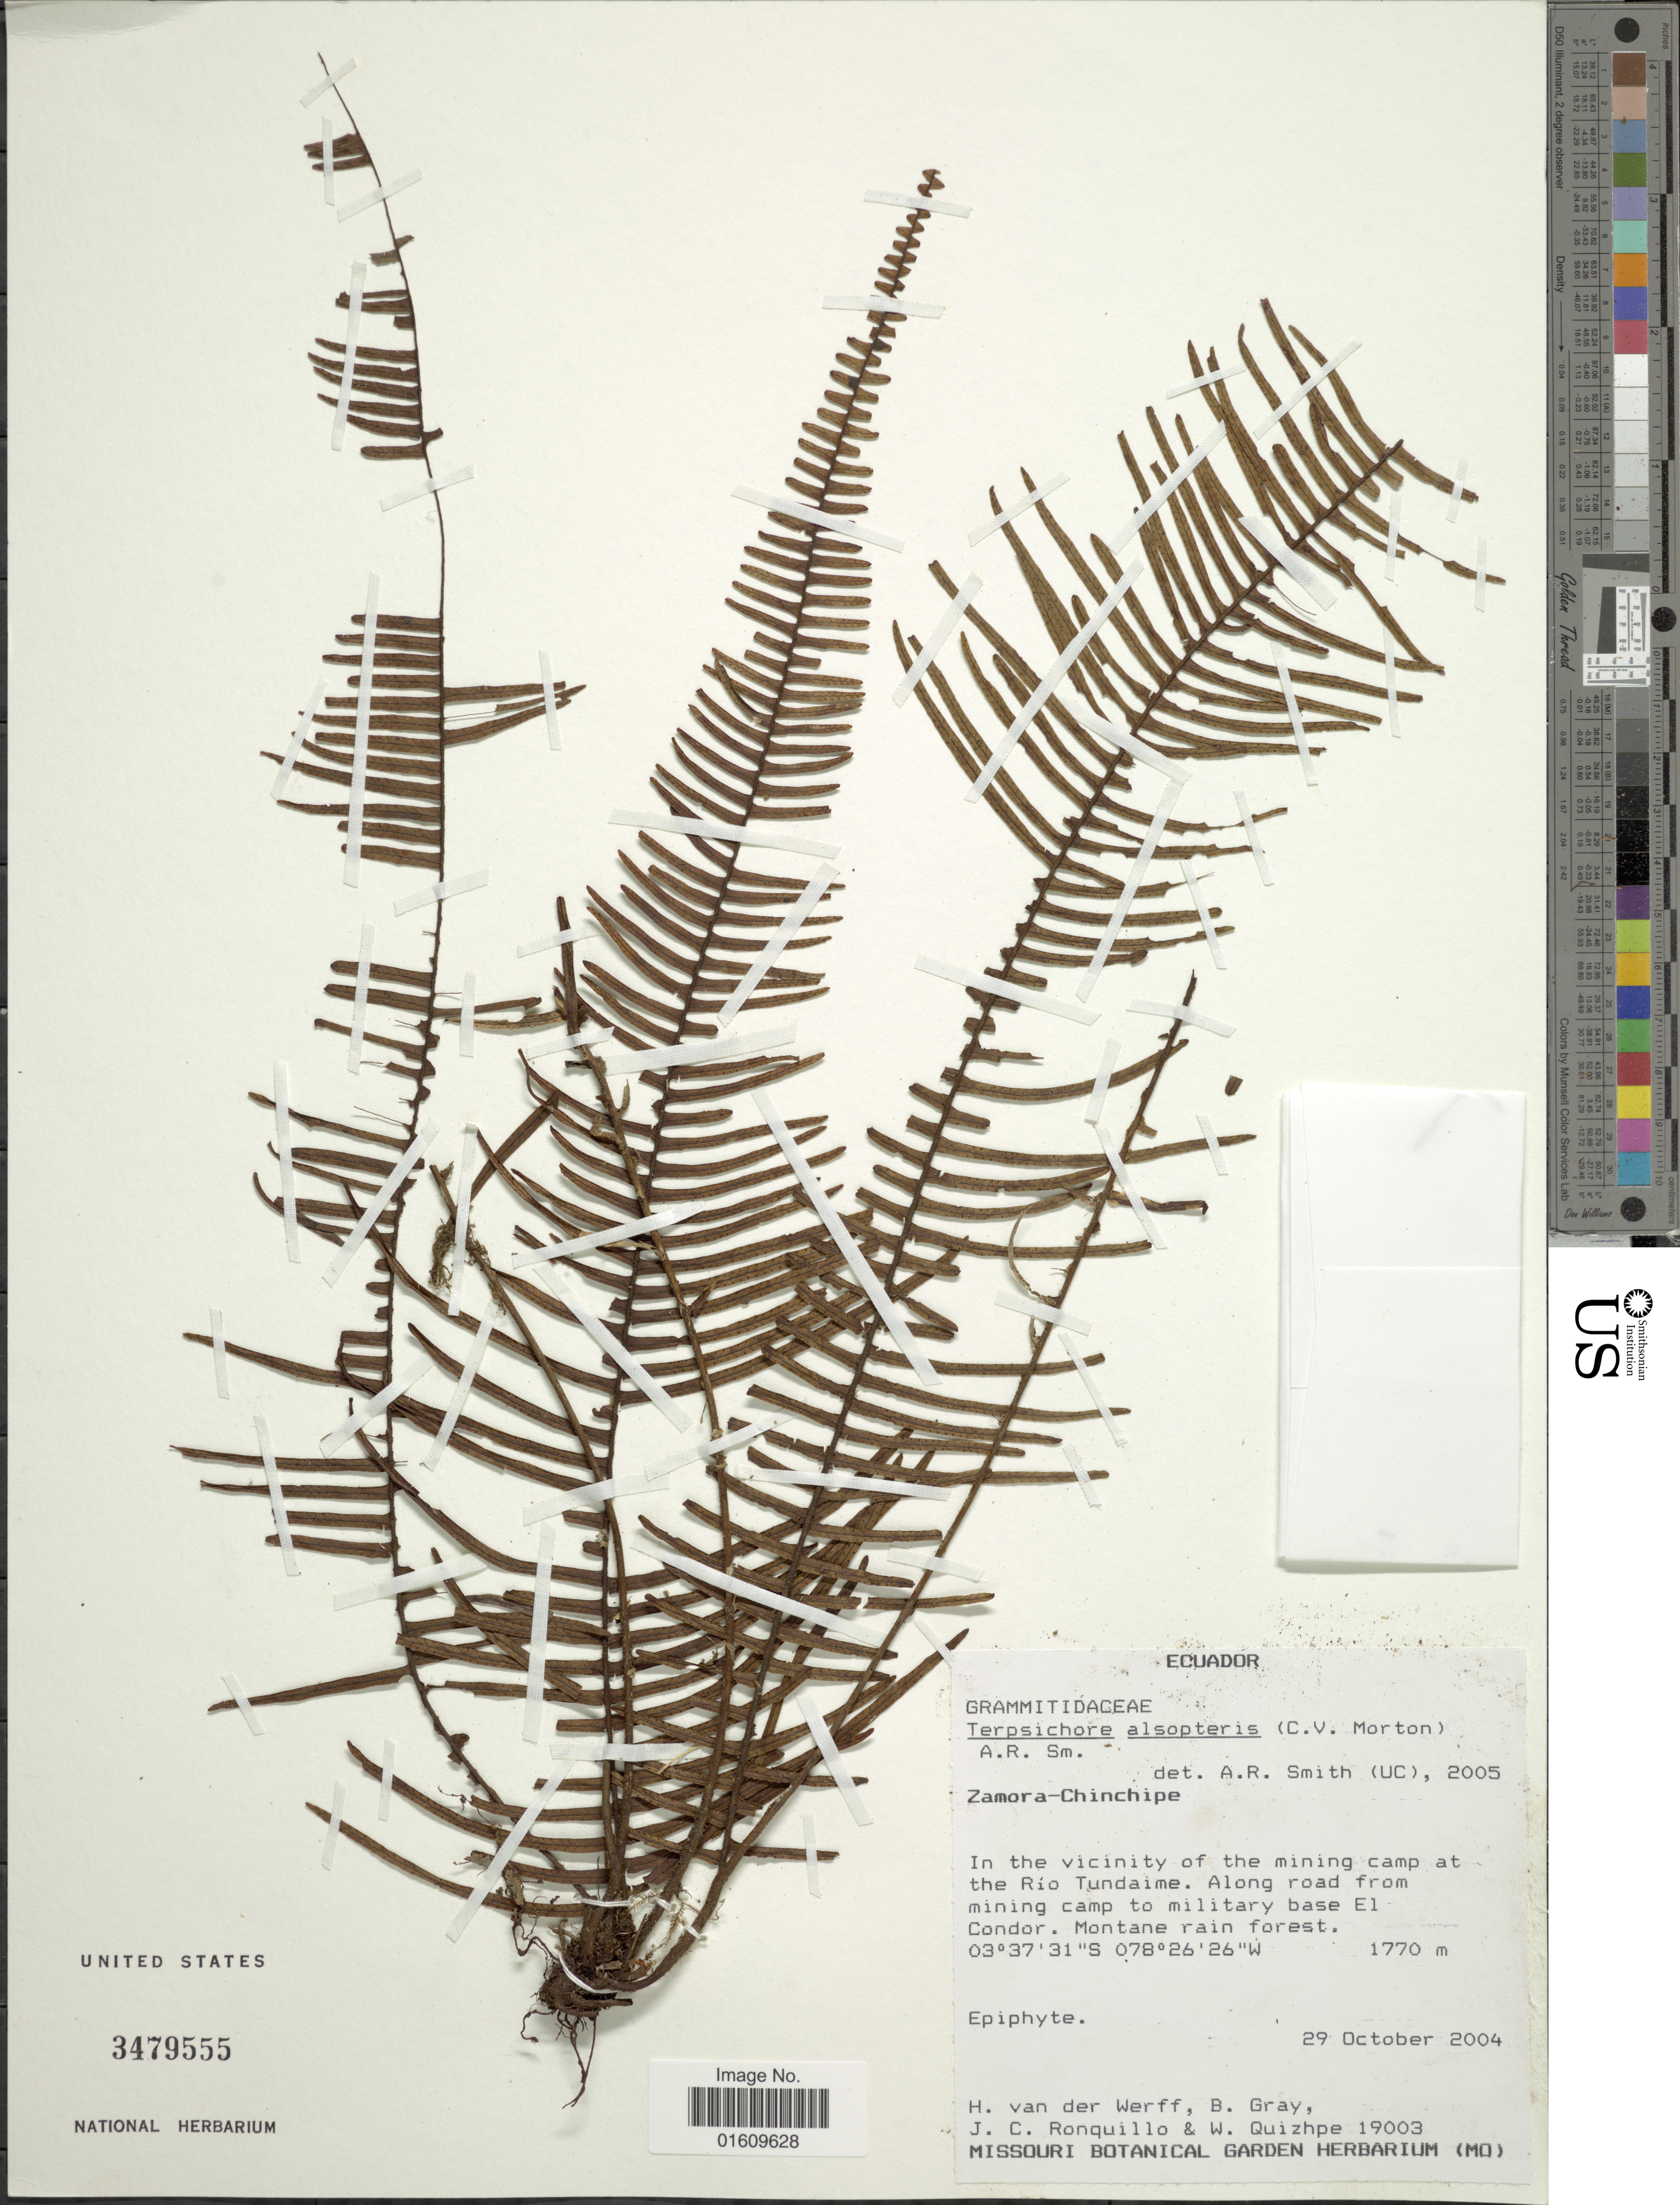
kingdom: Plantae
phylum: Tracheophyta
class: Polypodiopsida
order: Polypodiales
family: Polypodiaceae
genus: Mycopteris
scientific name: Mycopteris alsopteris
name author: (C.V. Morton) Sundue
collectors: H. van der Werff, B. Gray, J. Ronquillo & W. Quizhpe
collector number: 19003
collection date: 2004-10-29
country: Ecuador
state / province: Zamora-Chinchipe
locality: In the vicinity of the mining camp at the rio Tundaime, along road from mining camp to military base El Condor. Montane rain forest.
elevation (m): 1770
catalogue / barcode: US 3479555